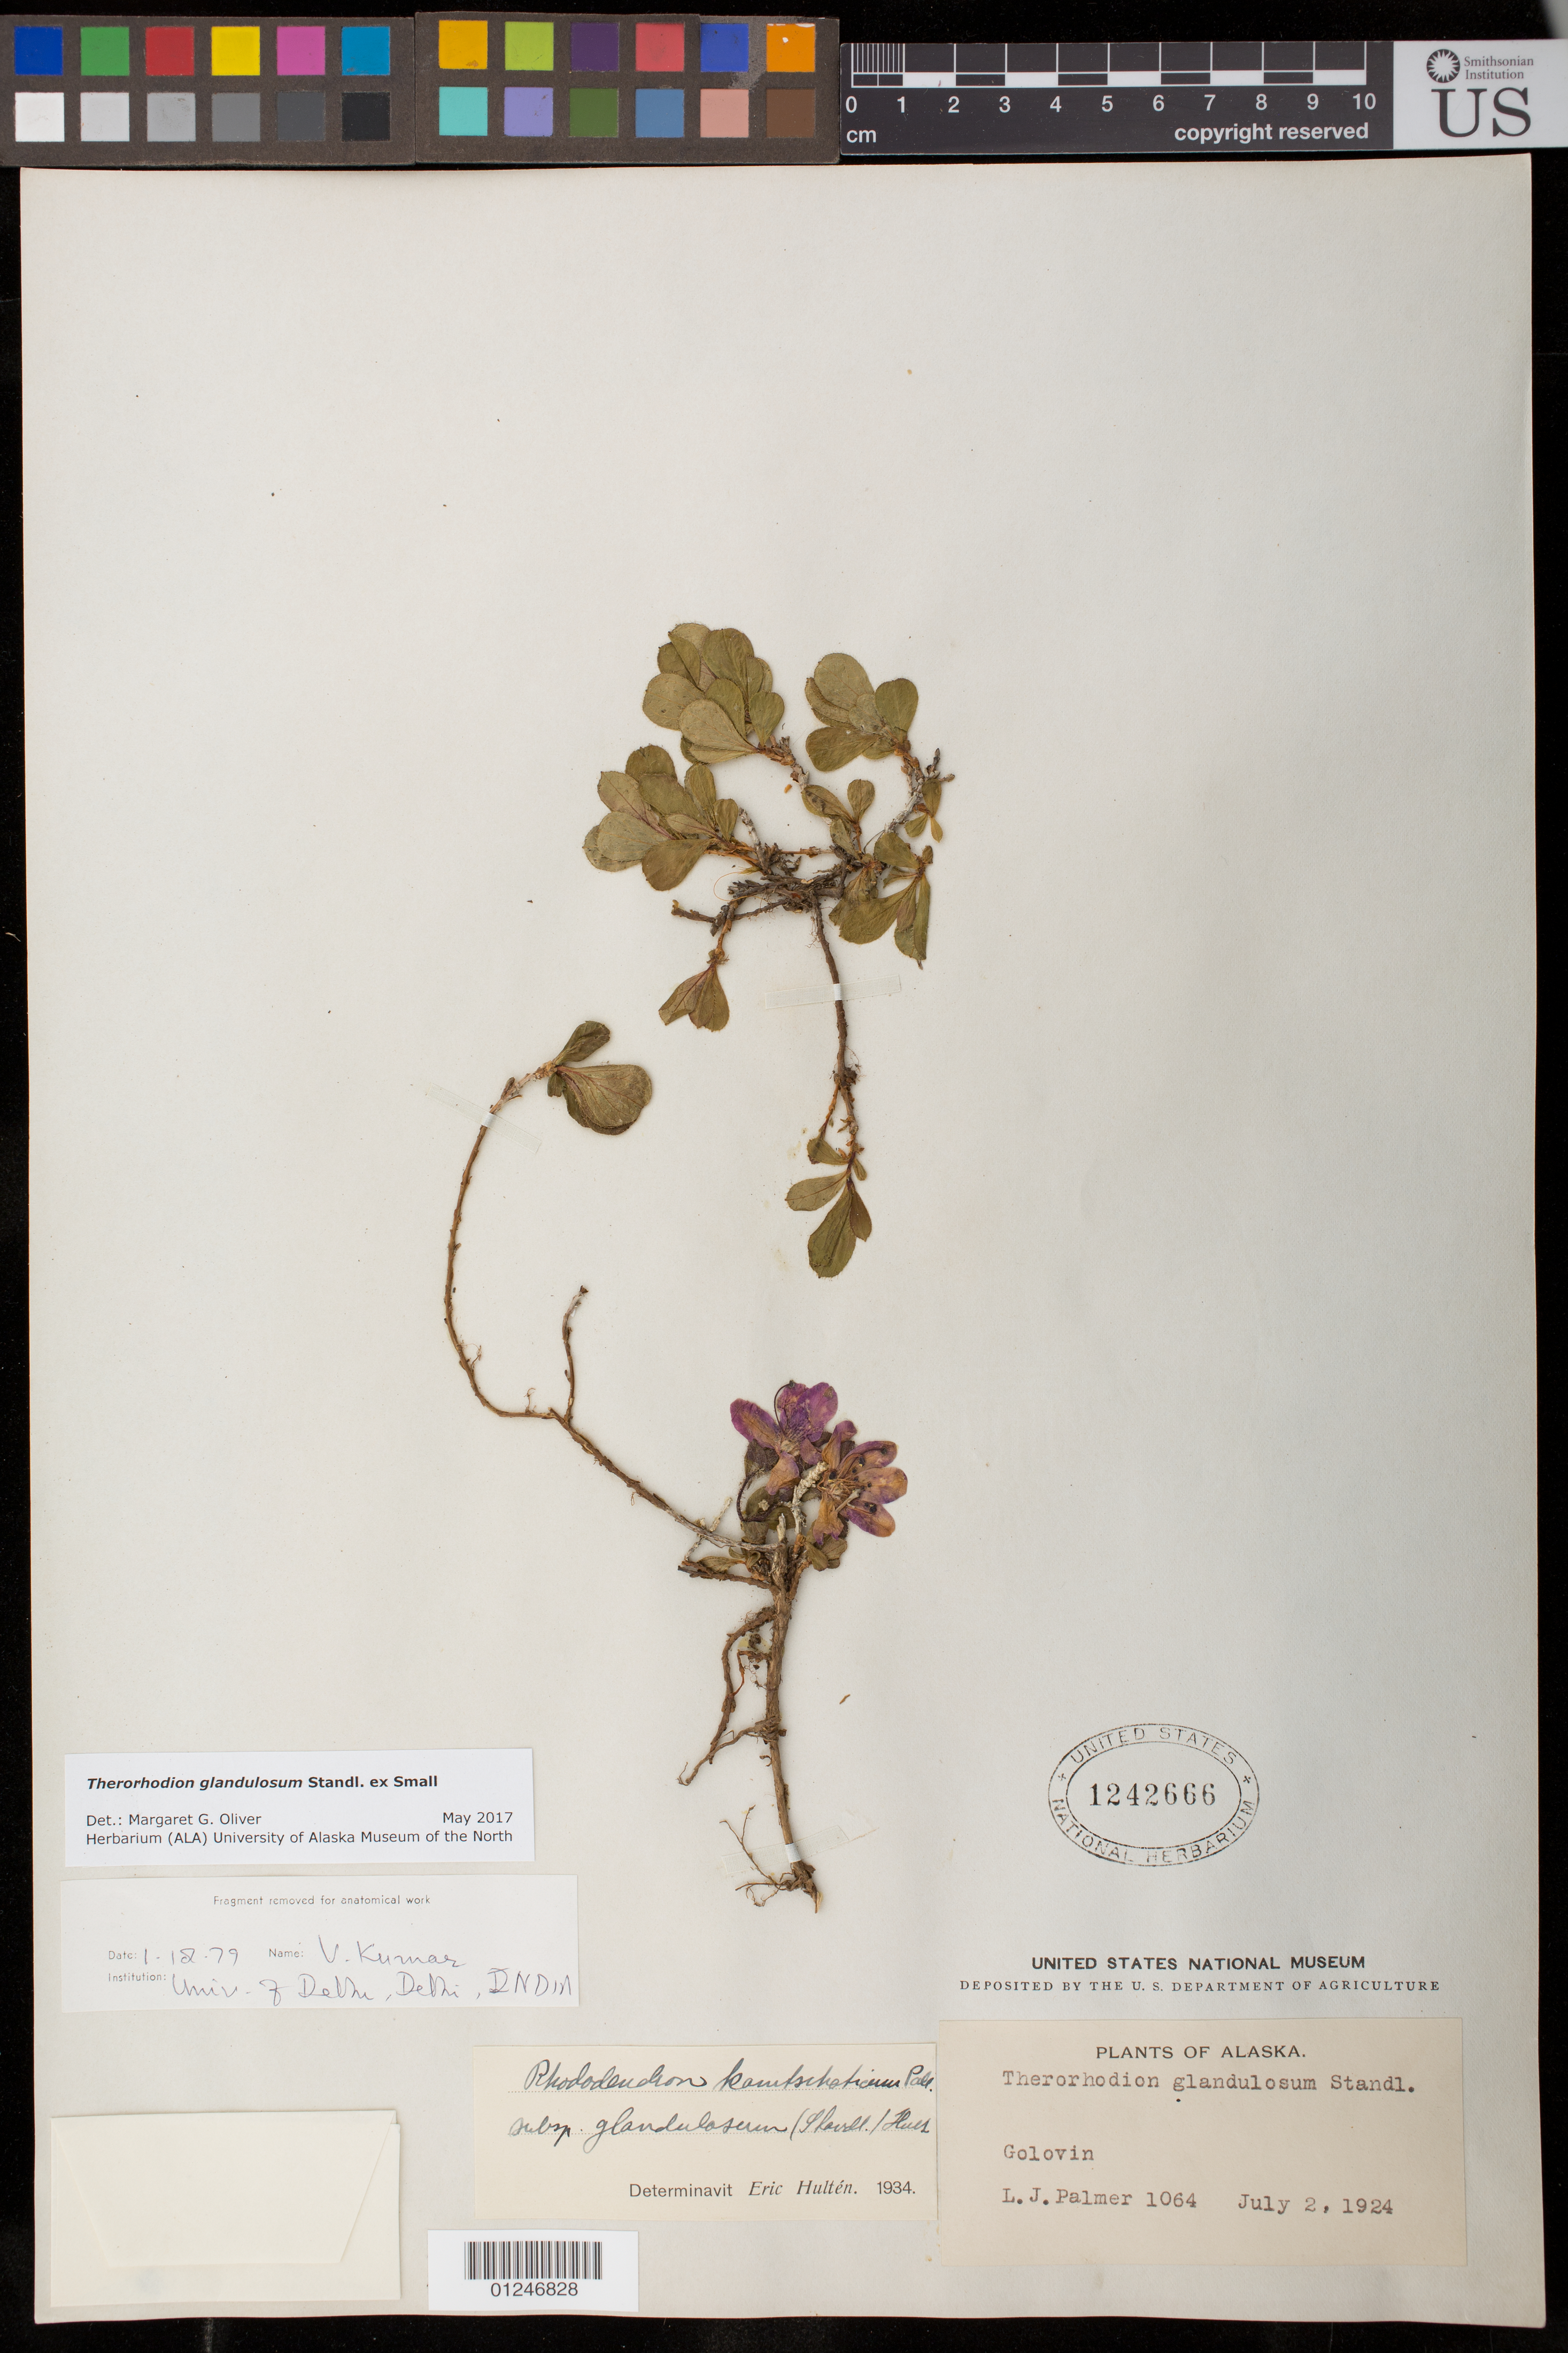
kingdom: Plantae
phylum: Tracheophyta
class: Magnoliopsida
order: Ericales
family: Ericaceae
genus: Therorhodion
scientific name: Therorhodion glandulosum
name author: Standl. ex Small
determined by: Oliver, M. G., (ALA), University of Alaska Museum of the North (UNITED STATES)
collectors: L. J. Palmer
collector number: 1064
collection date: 1924-07-02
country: United States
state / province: Alaska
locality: Golovin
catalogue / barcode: US 1242666